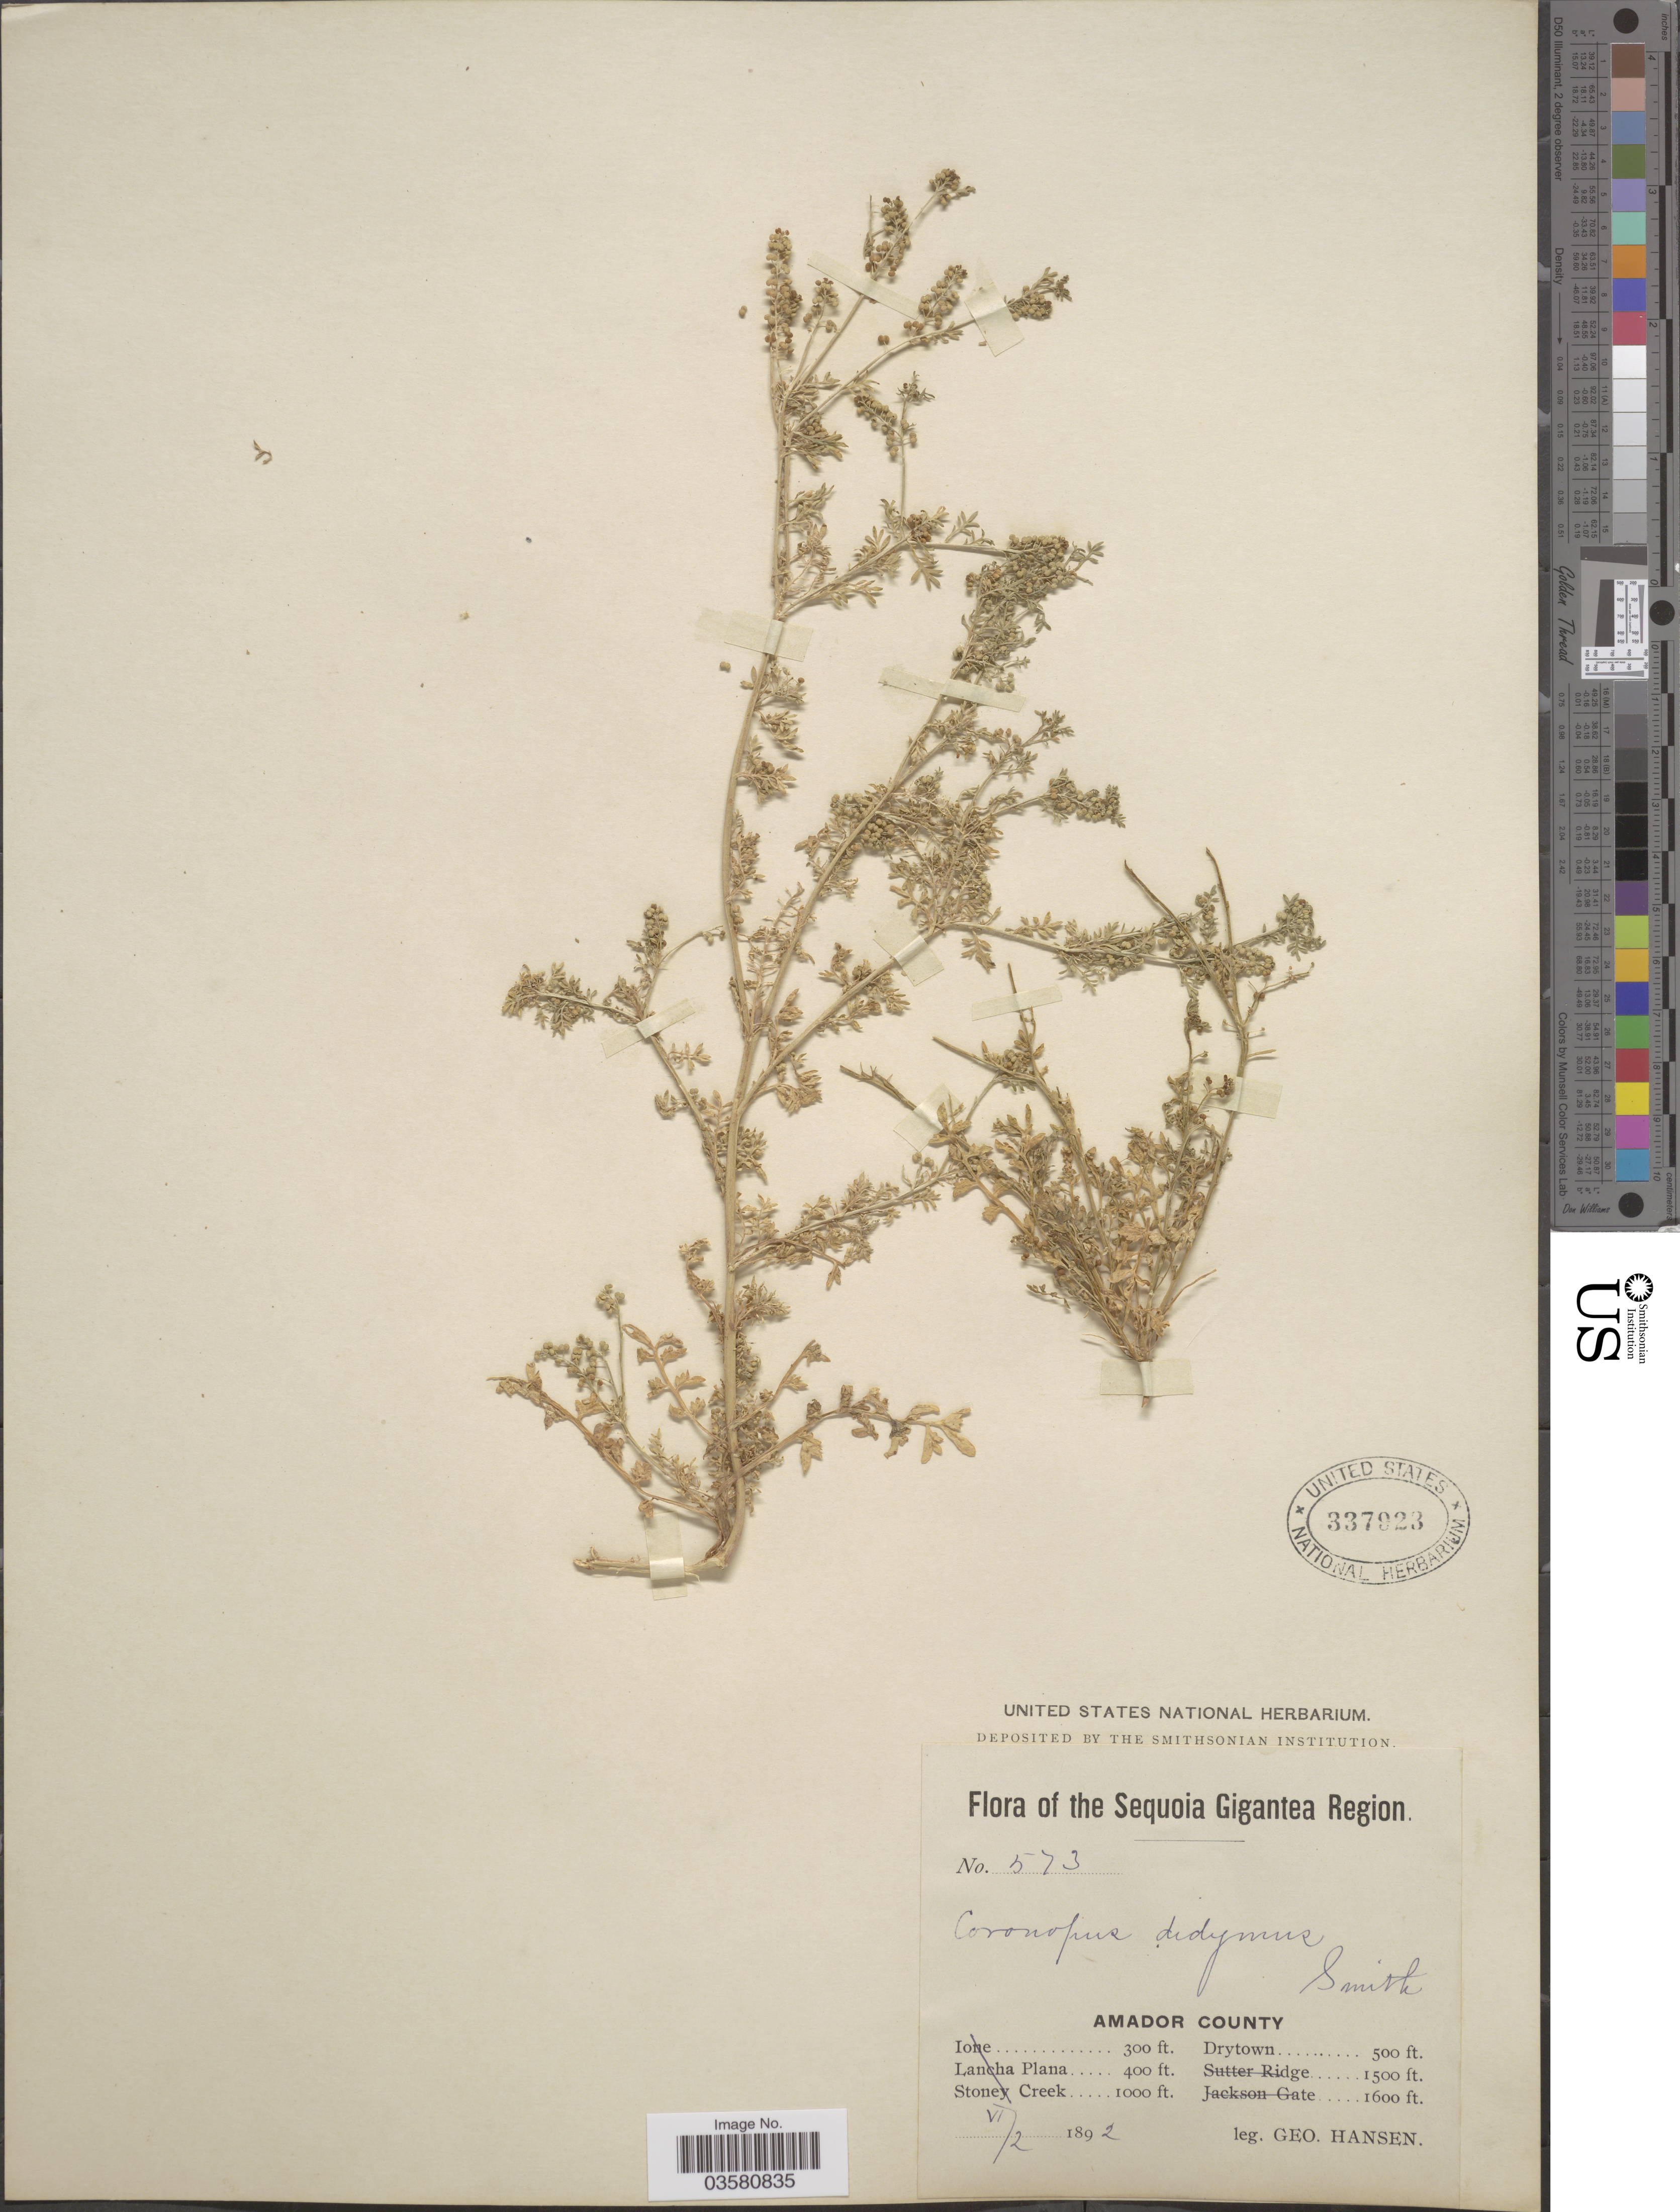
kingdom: Plantae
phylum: Tracheophyta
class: Magnoliopsida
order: Brassicales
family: Brassicaceae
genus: Lepidium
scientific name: Lepidium didymum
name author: L.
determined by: Strong, M. T., (US), Smithsonian Institution - National Museum of Natural History (UNITED STATES)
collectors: G. Hansen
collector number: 573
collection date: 1892-06-02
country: United States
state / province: California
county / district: Amador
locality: The Sequoia Gigantea Region. Amador County. Drytown.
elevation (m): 152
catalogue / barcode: US 337023